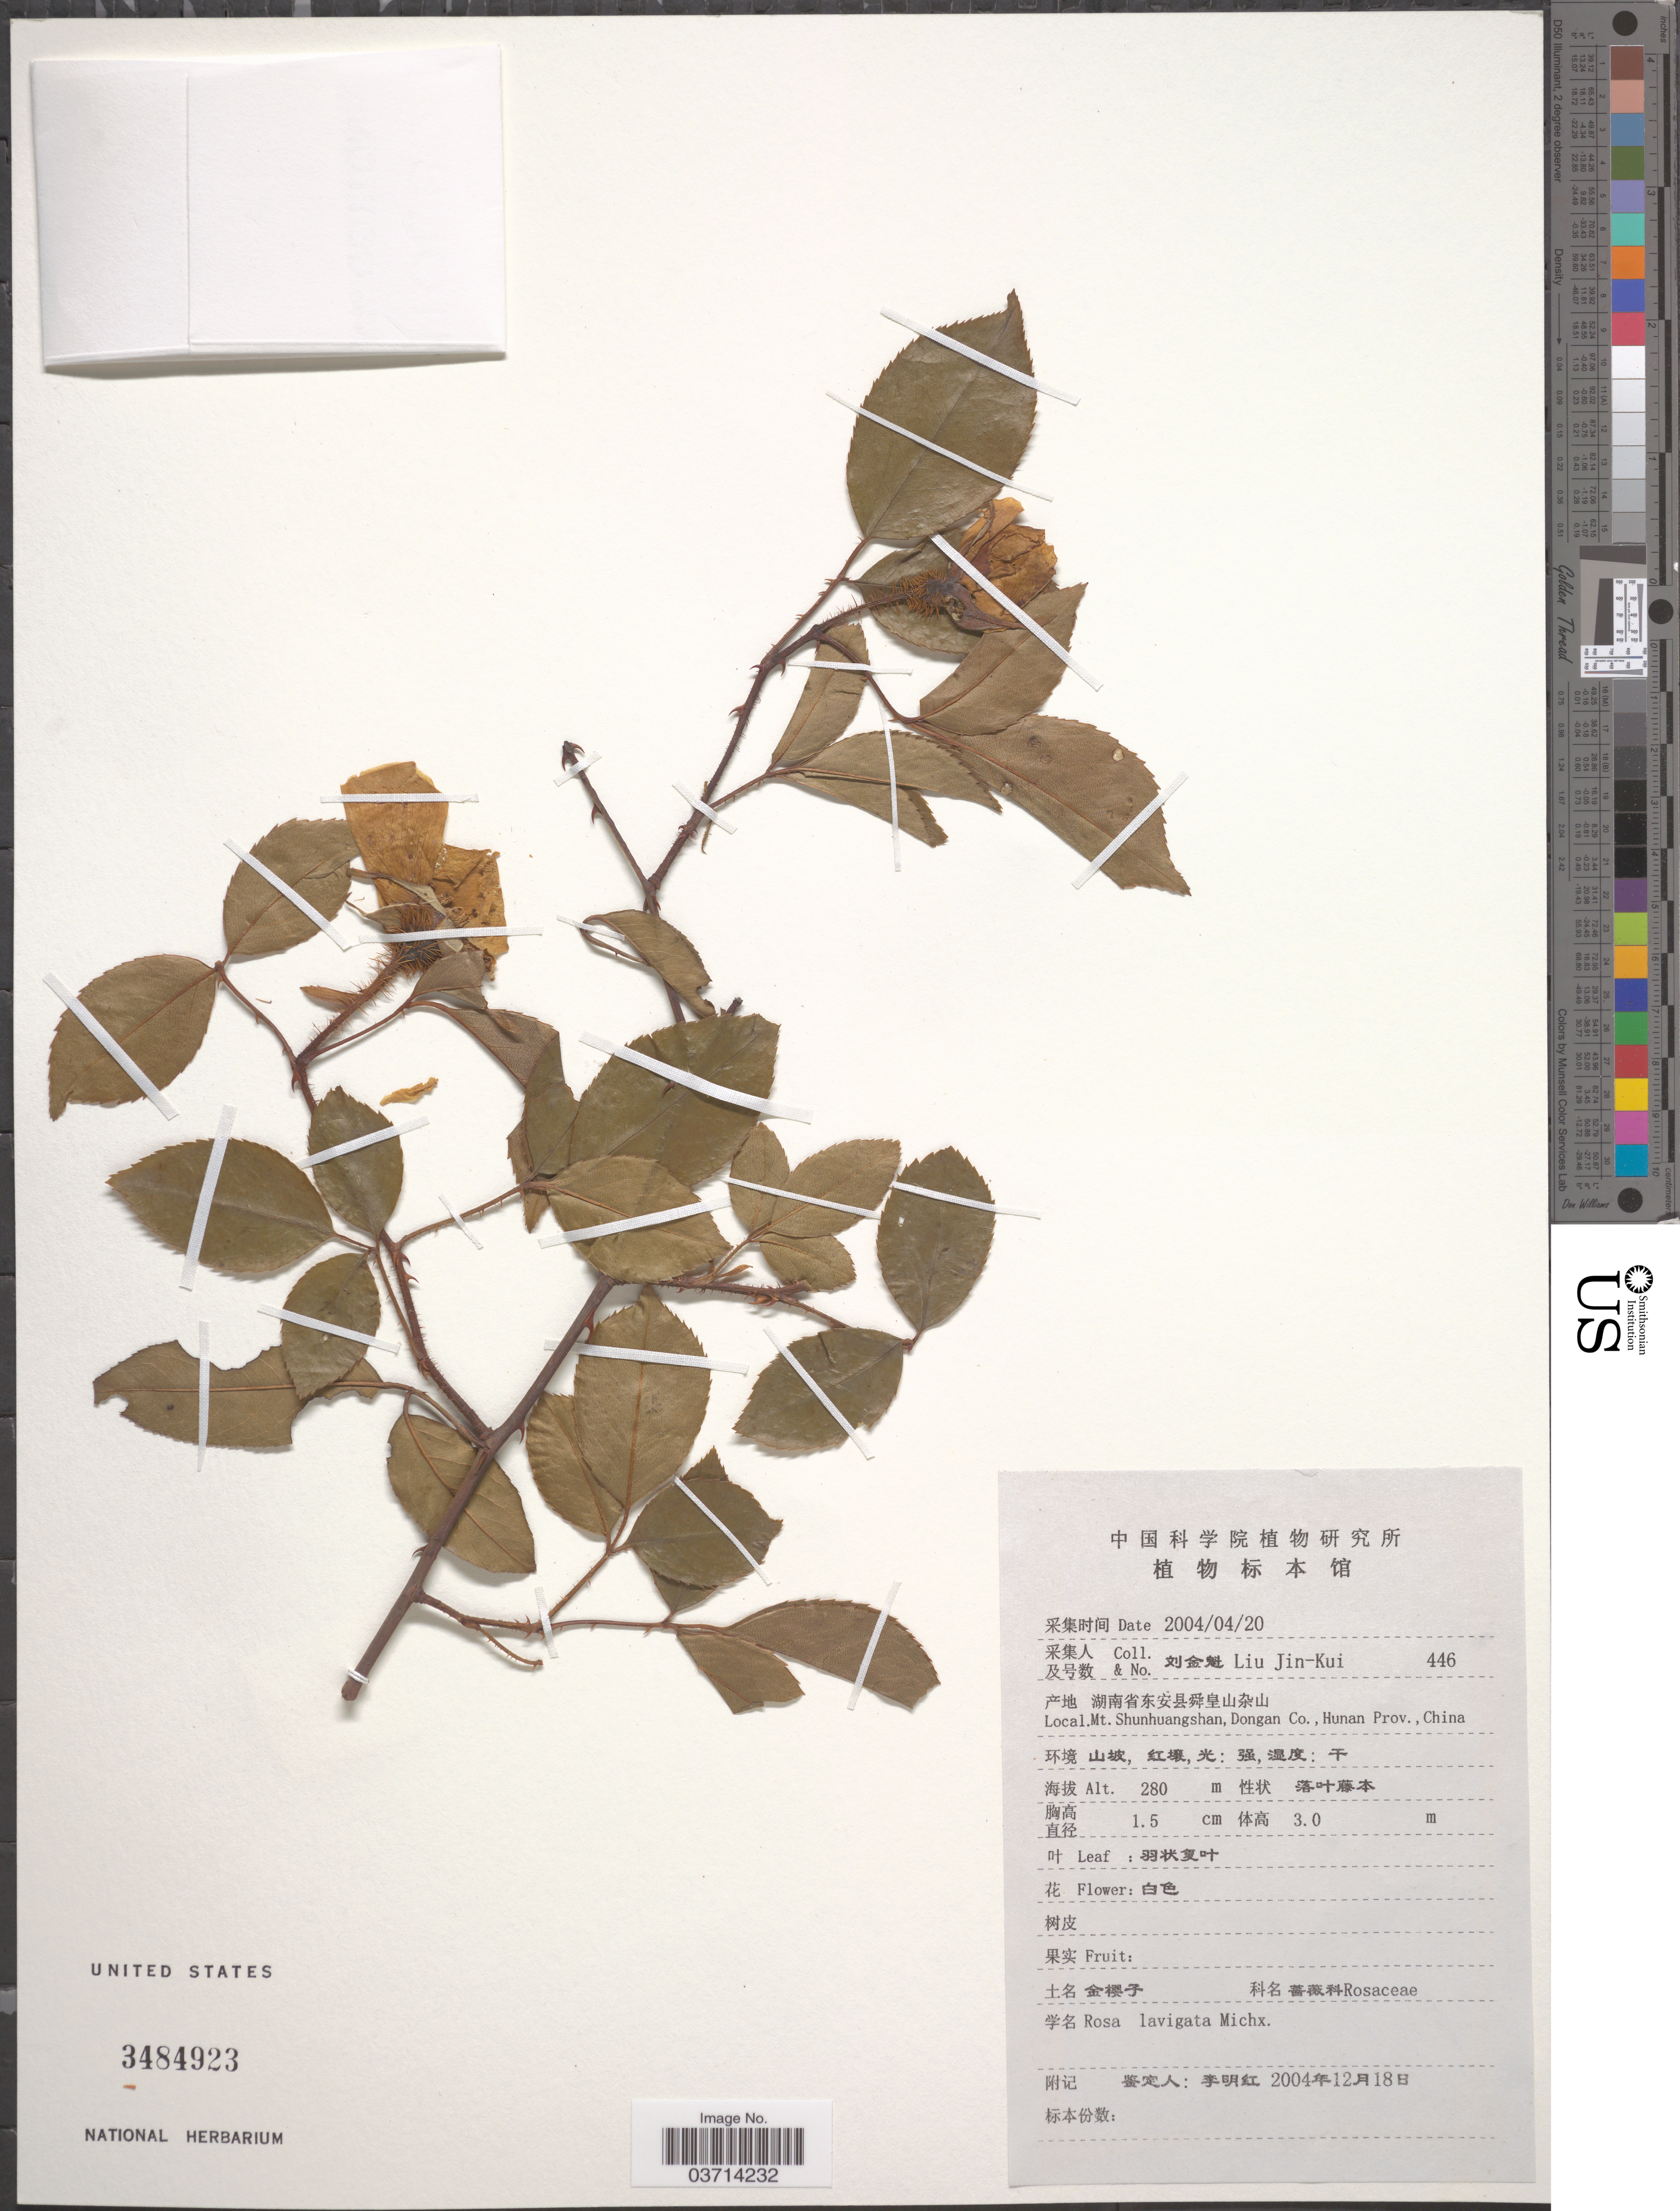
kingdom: Plantae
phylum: Tracheophyta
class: Magnoliopsida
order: Rosales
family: Rosaceae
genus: Rosa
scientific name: Rosa laevigata var. typica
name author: Herr.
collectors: Liu Jin-Kui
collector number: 446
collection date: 2004-04-20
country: China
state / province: Hunan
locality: Mt. Shunhuangshan, Dongan Co.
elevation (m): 280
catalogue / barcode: US 3484923